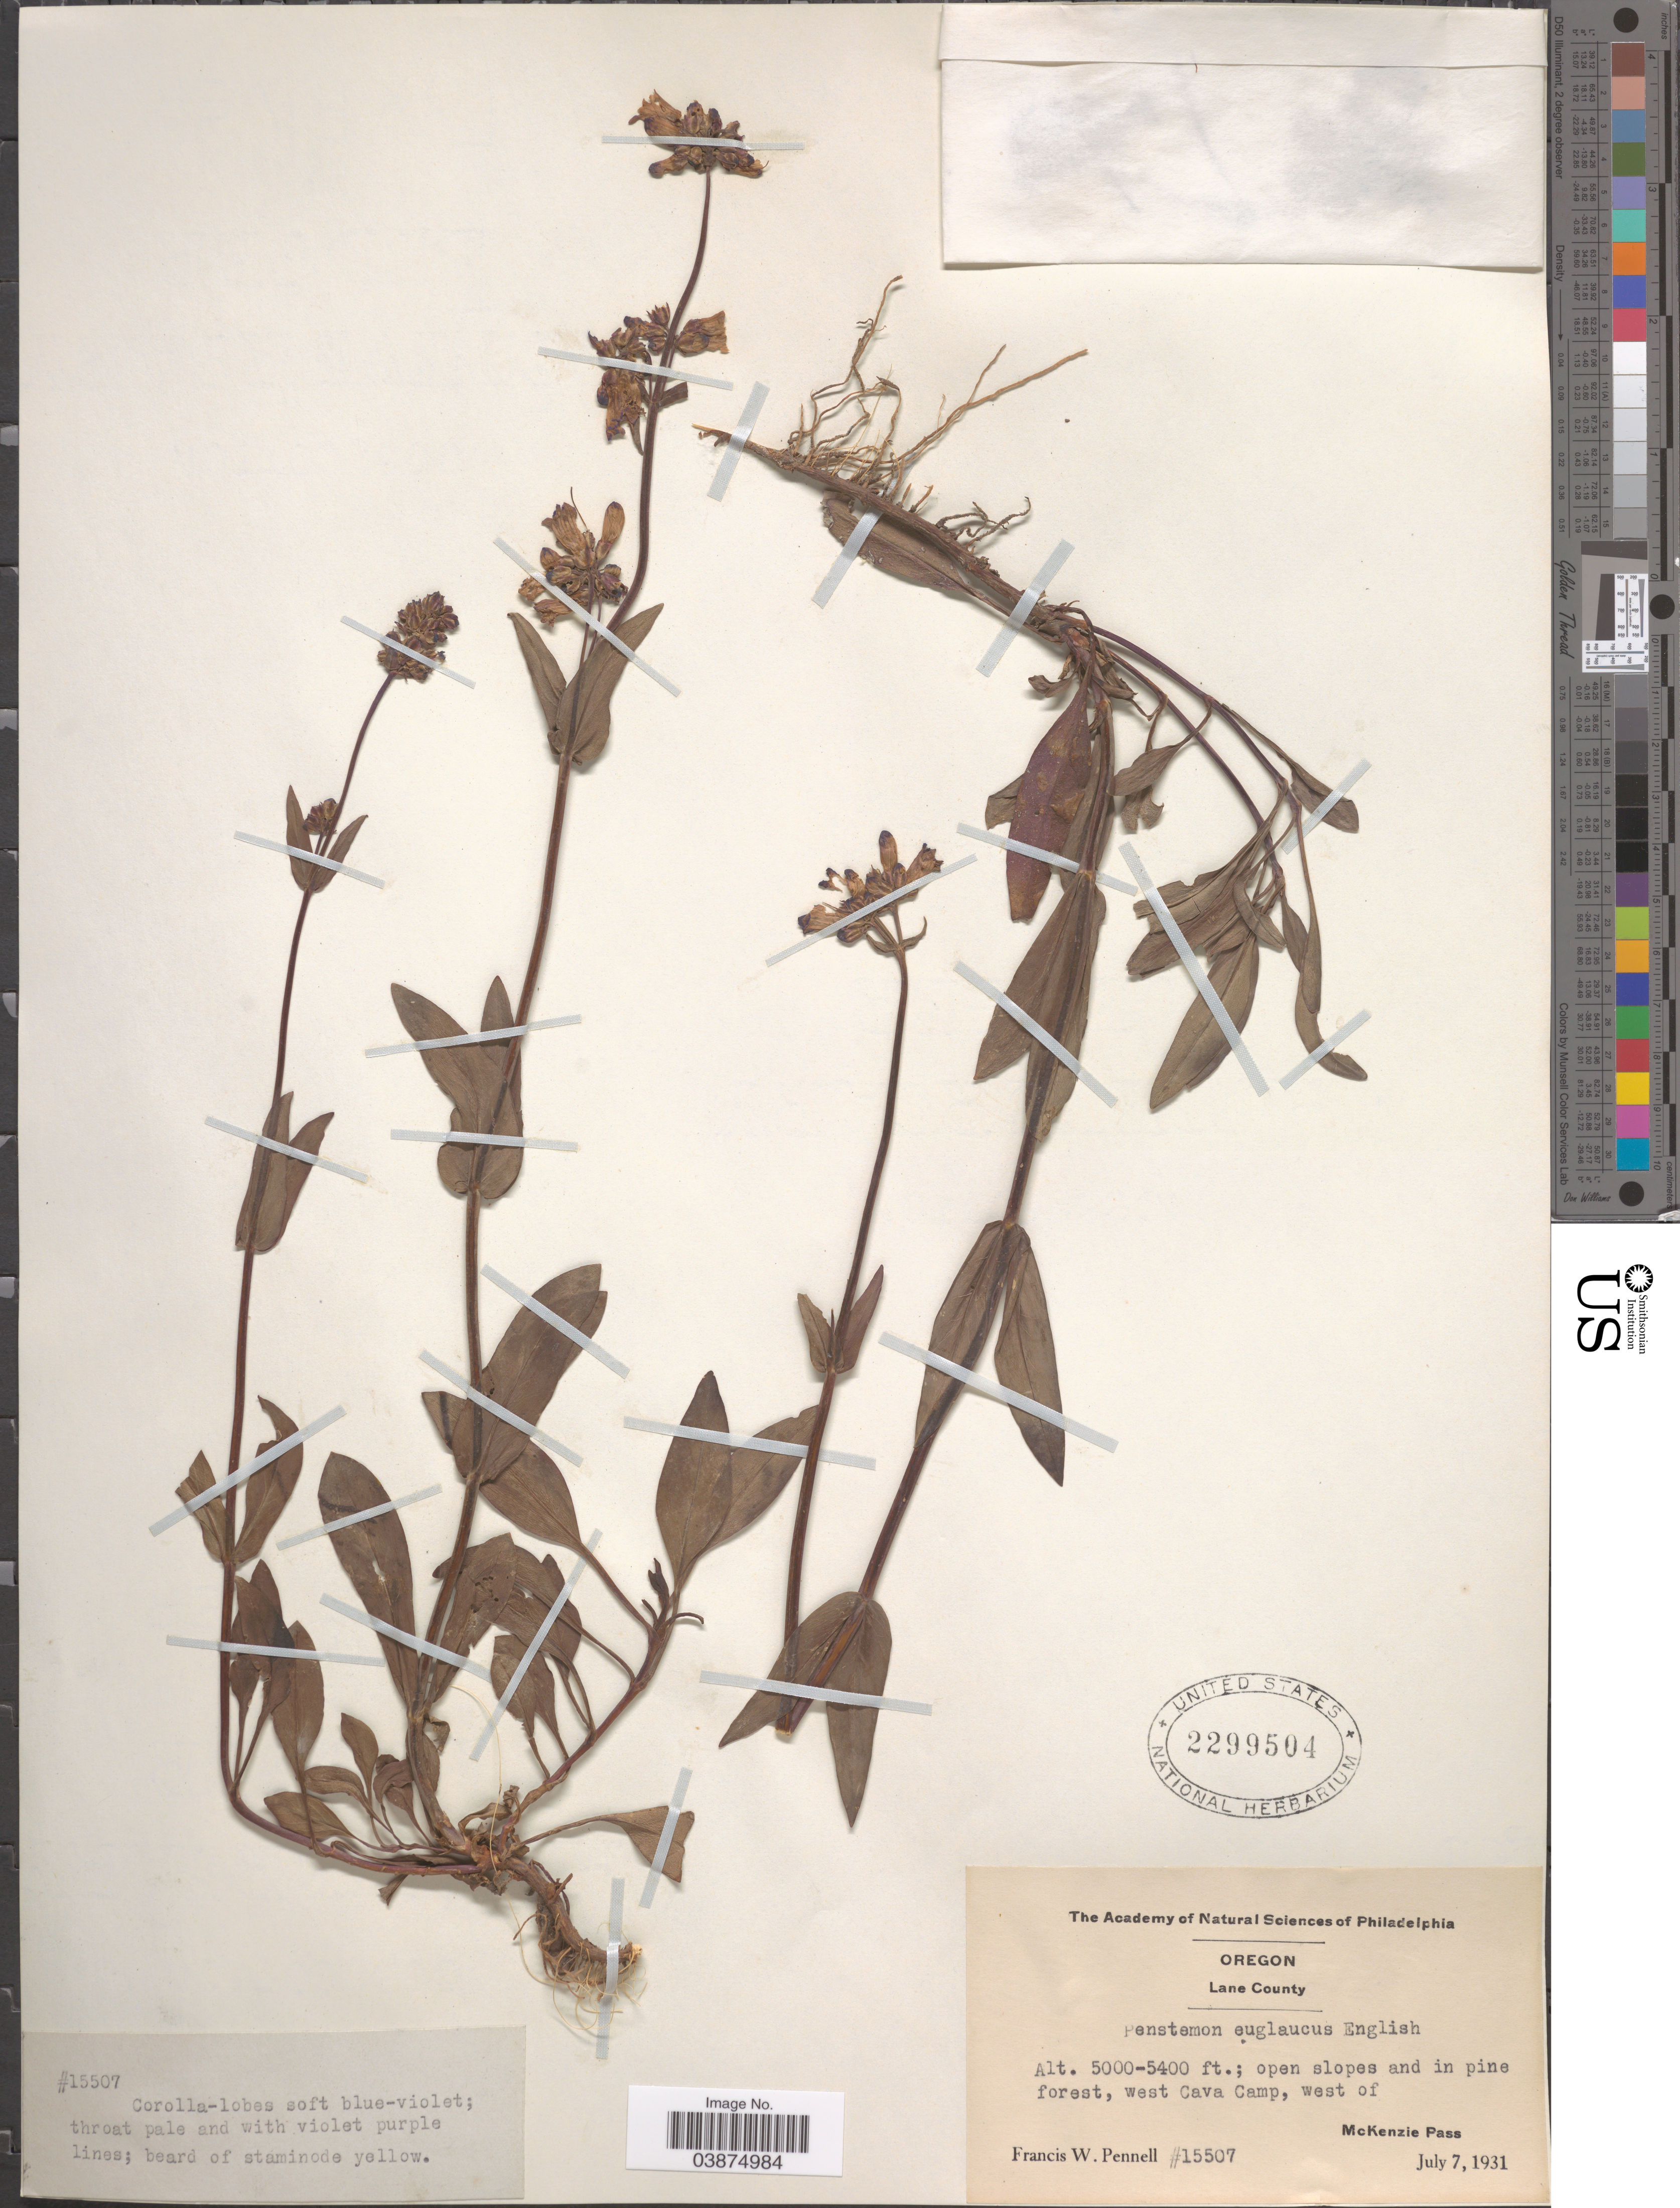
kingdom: Plantae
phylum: Tracheophyta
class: Magnoliopsida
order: Lamiales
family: Plantaginaceae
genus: Penstemon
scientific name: Penstemon euglaucus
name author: English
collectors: F. W. Pennell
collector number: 15507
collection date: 1931-07-07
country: United States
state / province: Oregon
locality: Lane County. West Cava Camp, west of McKenzie Pass.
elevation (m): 1524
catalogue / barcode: US 2299504